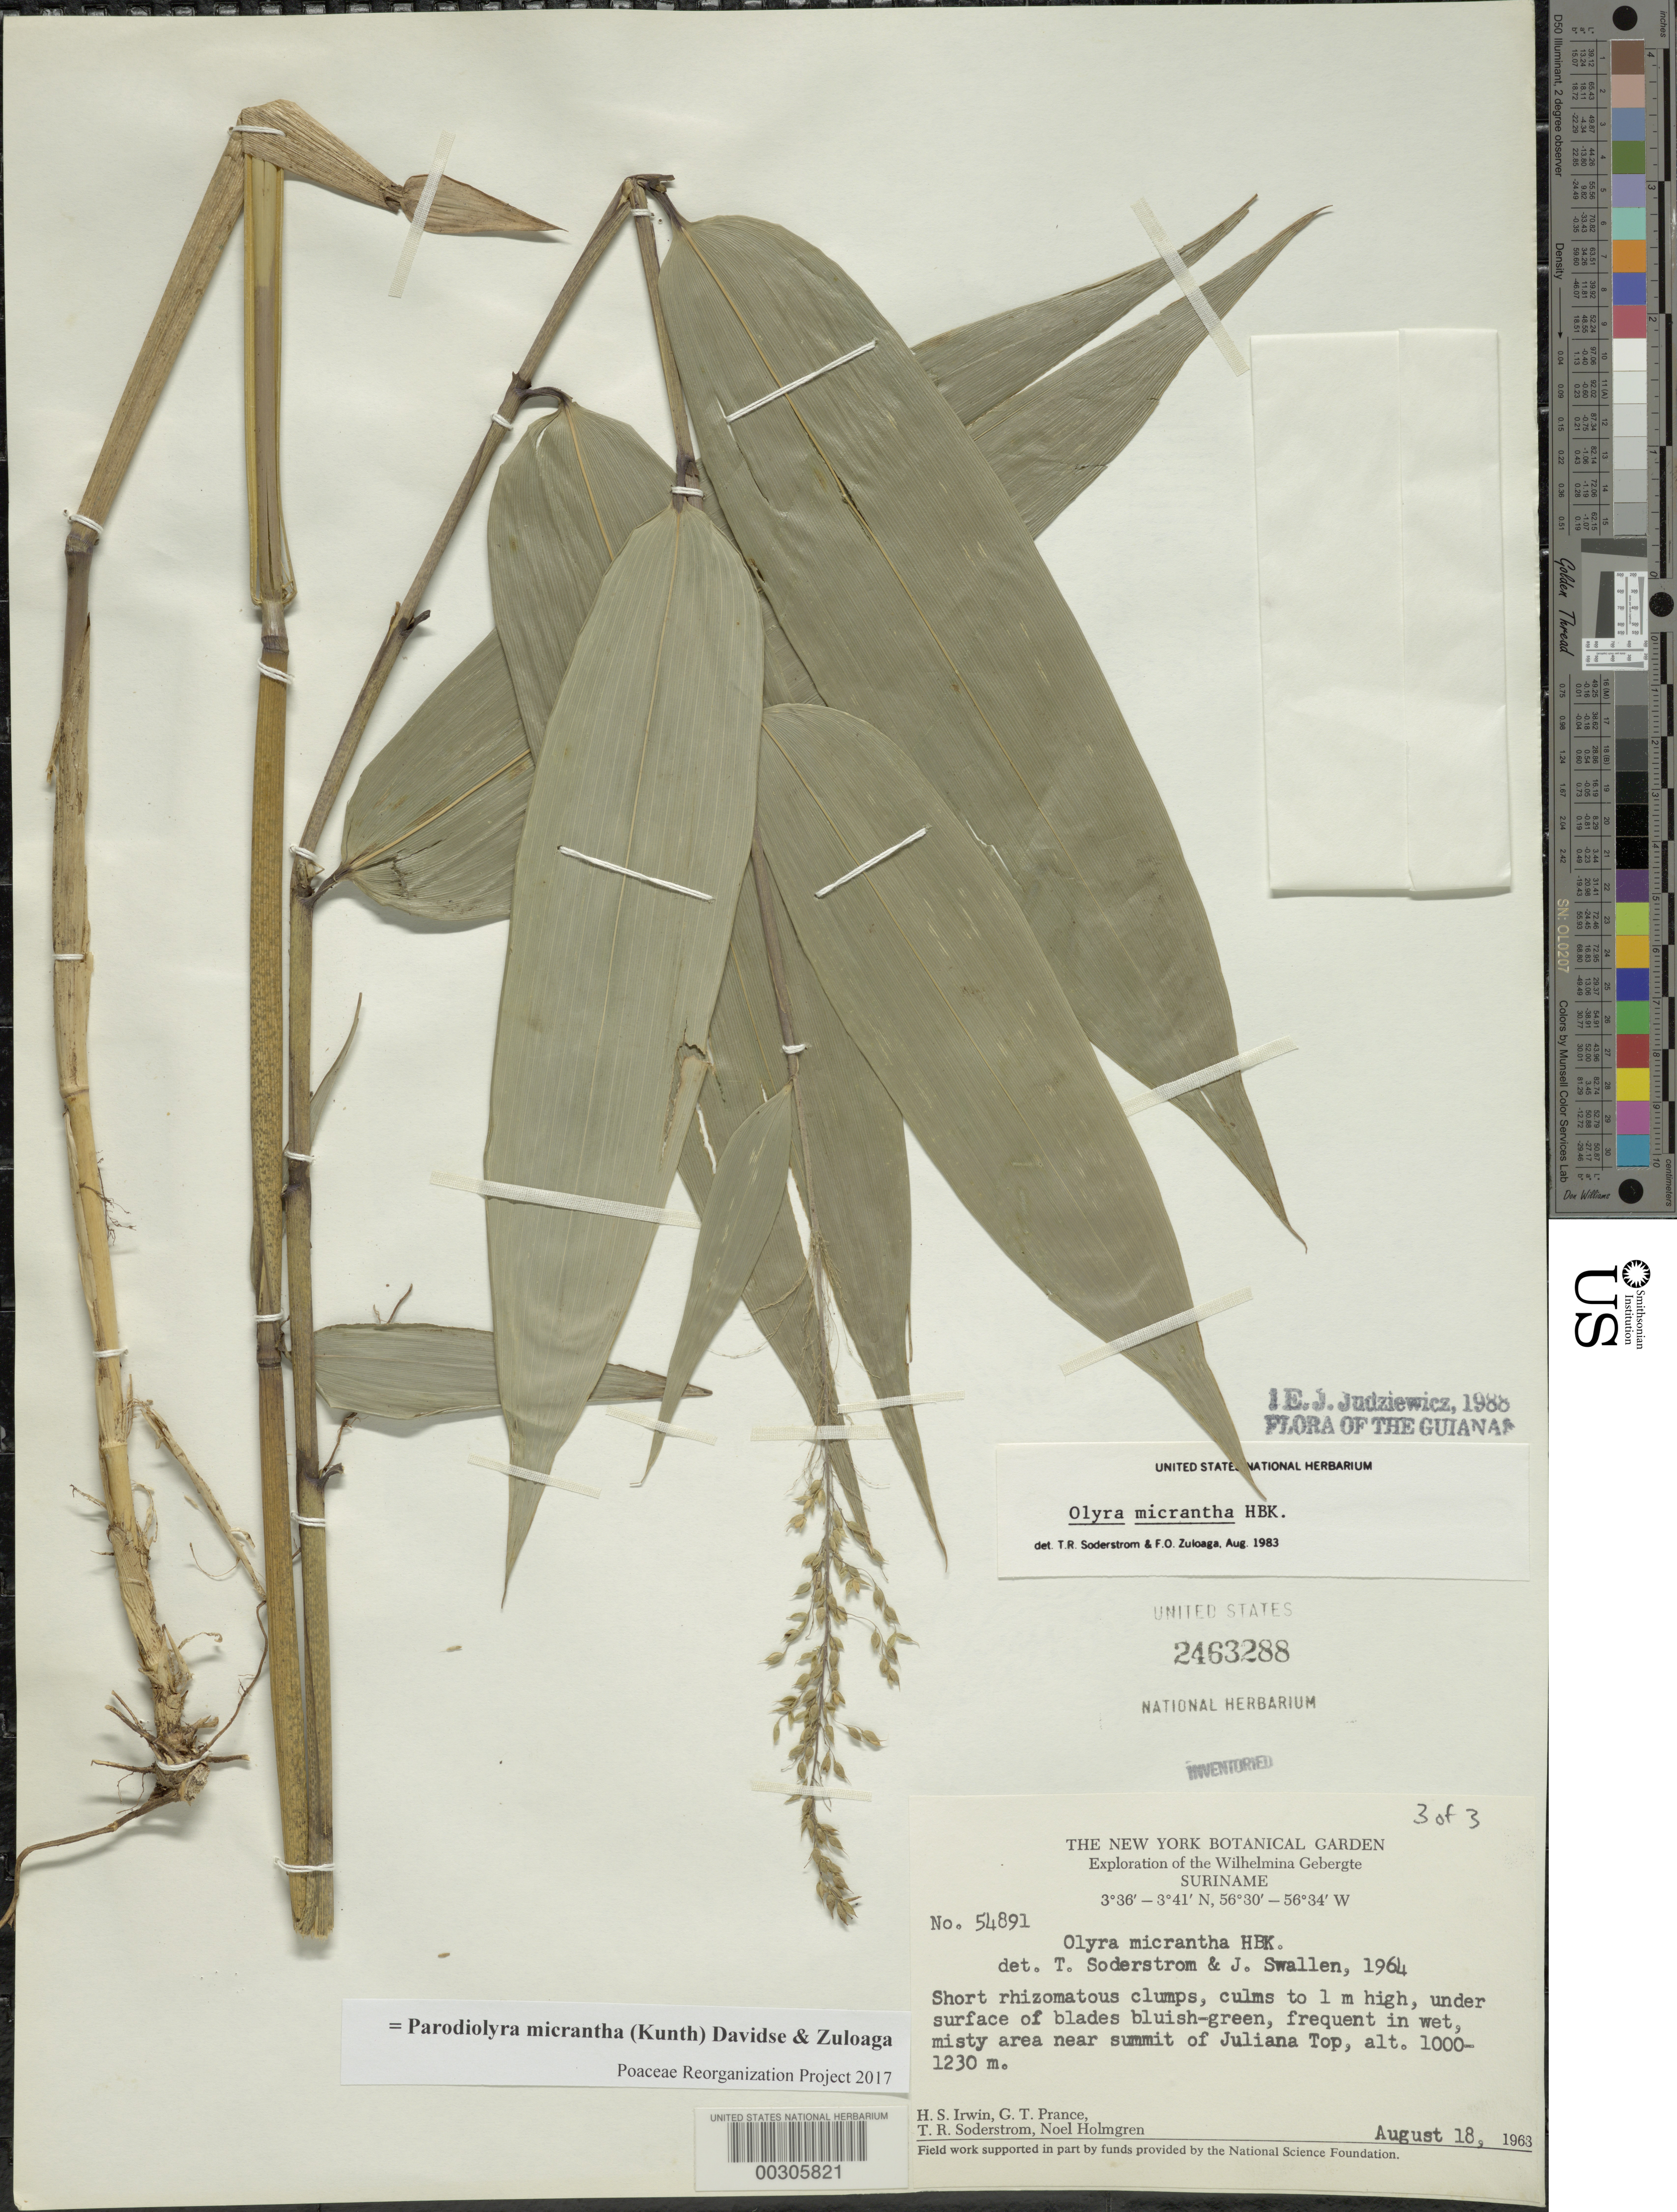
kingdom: Plantae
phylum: Tracheophyta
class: Liliopsida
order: Poales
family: Poaceae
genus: Parodiolyra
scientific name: Parodiolyra micrantha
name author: (Kunth) Davidse & Zuloaga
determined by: Poaceae Reorganization Project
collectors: H. Irwin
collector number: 54891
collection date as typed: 18 Aug 1963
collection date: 1963-08-18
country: Suriname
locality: Lat. 3 36'n: long. 56 30'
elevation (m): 1000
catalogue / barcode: US 2463288